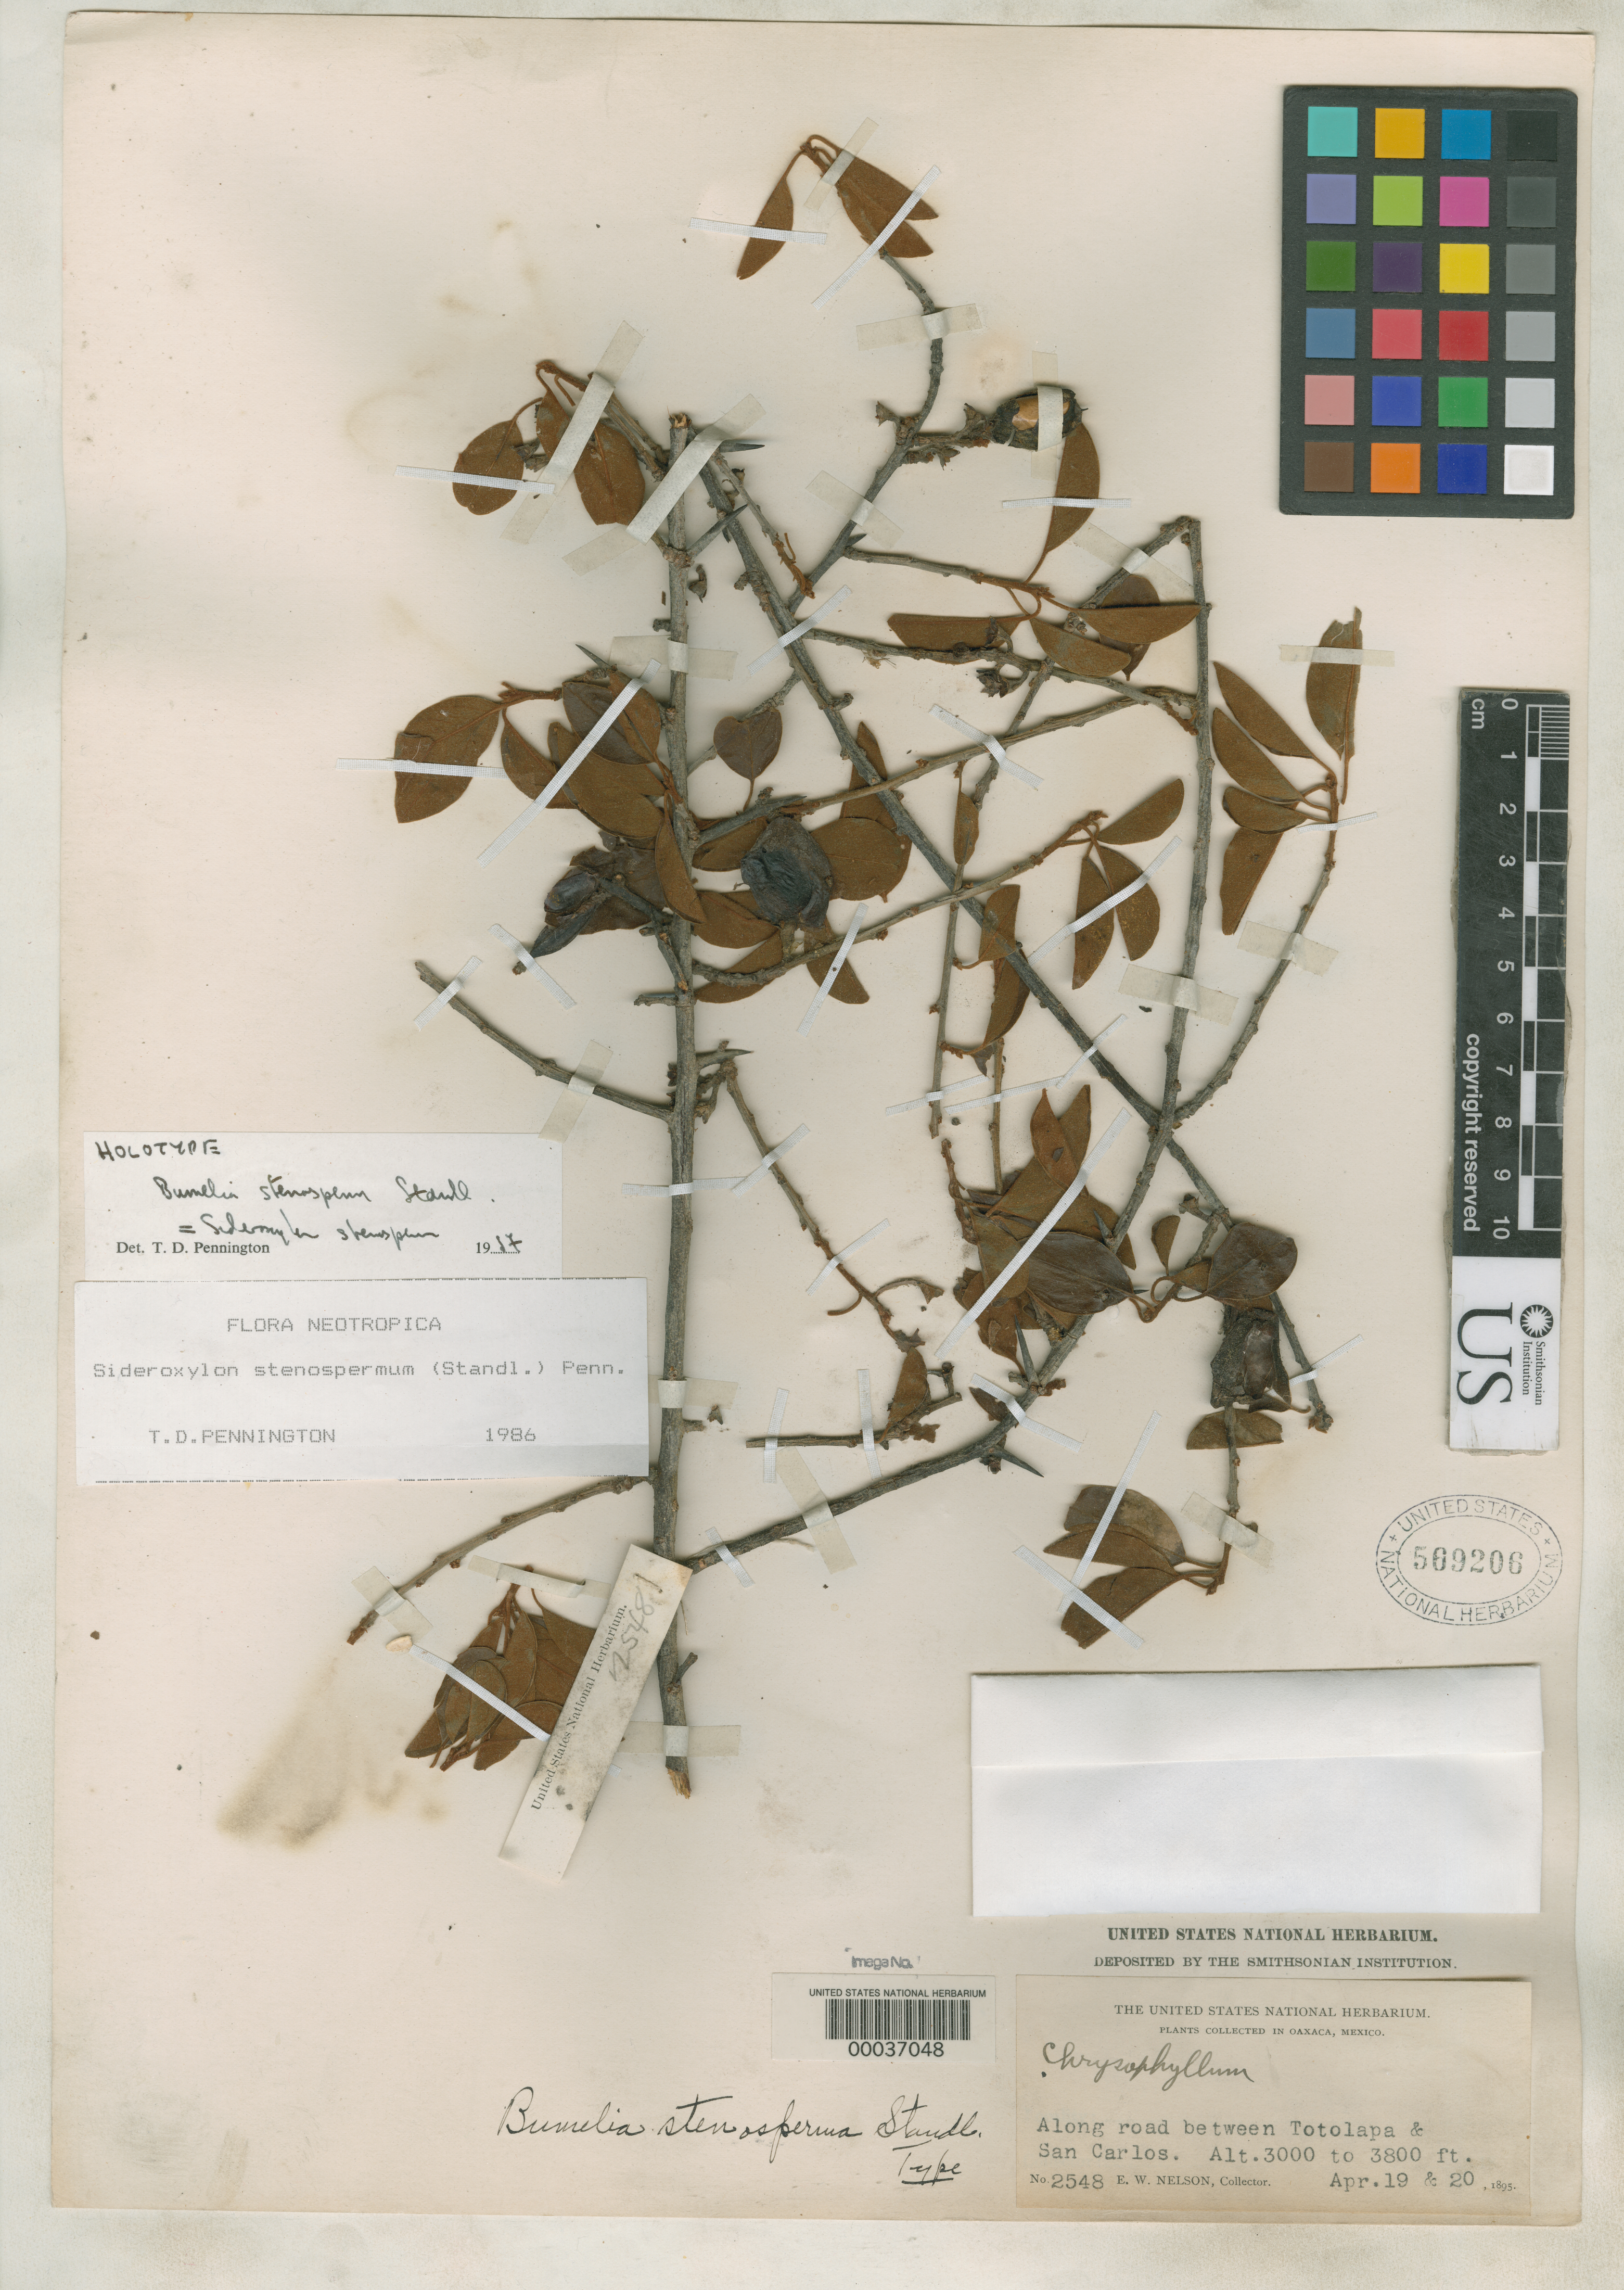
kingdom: Plantae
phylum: Tracheophyta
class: Magnoliopsida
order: Ericales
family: Sapotaceae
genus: Bumelia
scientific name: Bumelia stenosperma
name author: Standl.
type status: Holotype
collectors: E. W. Nelson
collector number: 2548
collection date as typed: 19 Apr 1895 to 20 Apr 1895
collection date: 1895-04-19/1895-04-20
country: Mexico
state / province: Oaxaca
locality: Between Totolapa and San Carlos.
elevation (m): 900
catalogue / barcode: US 569206